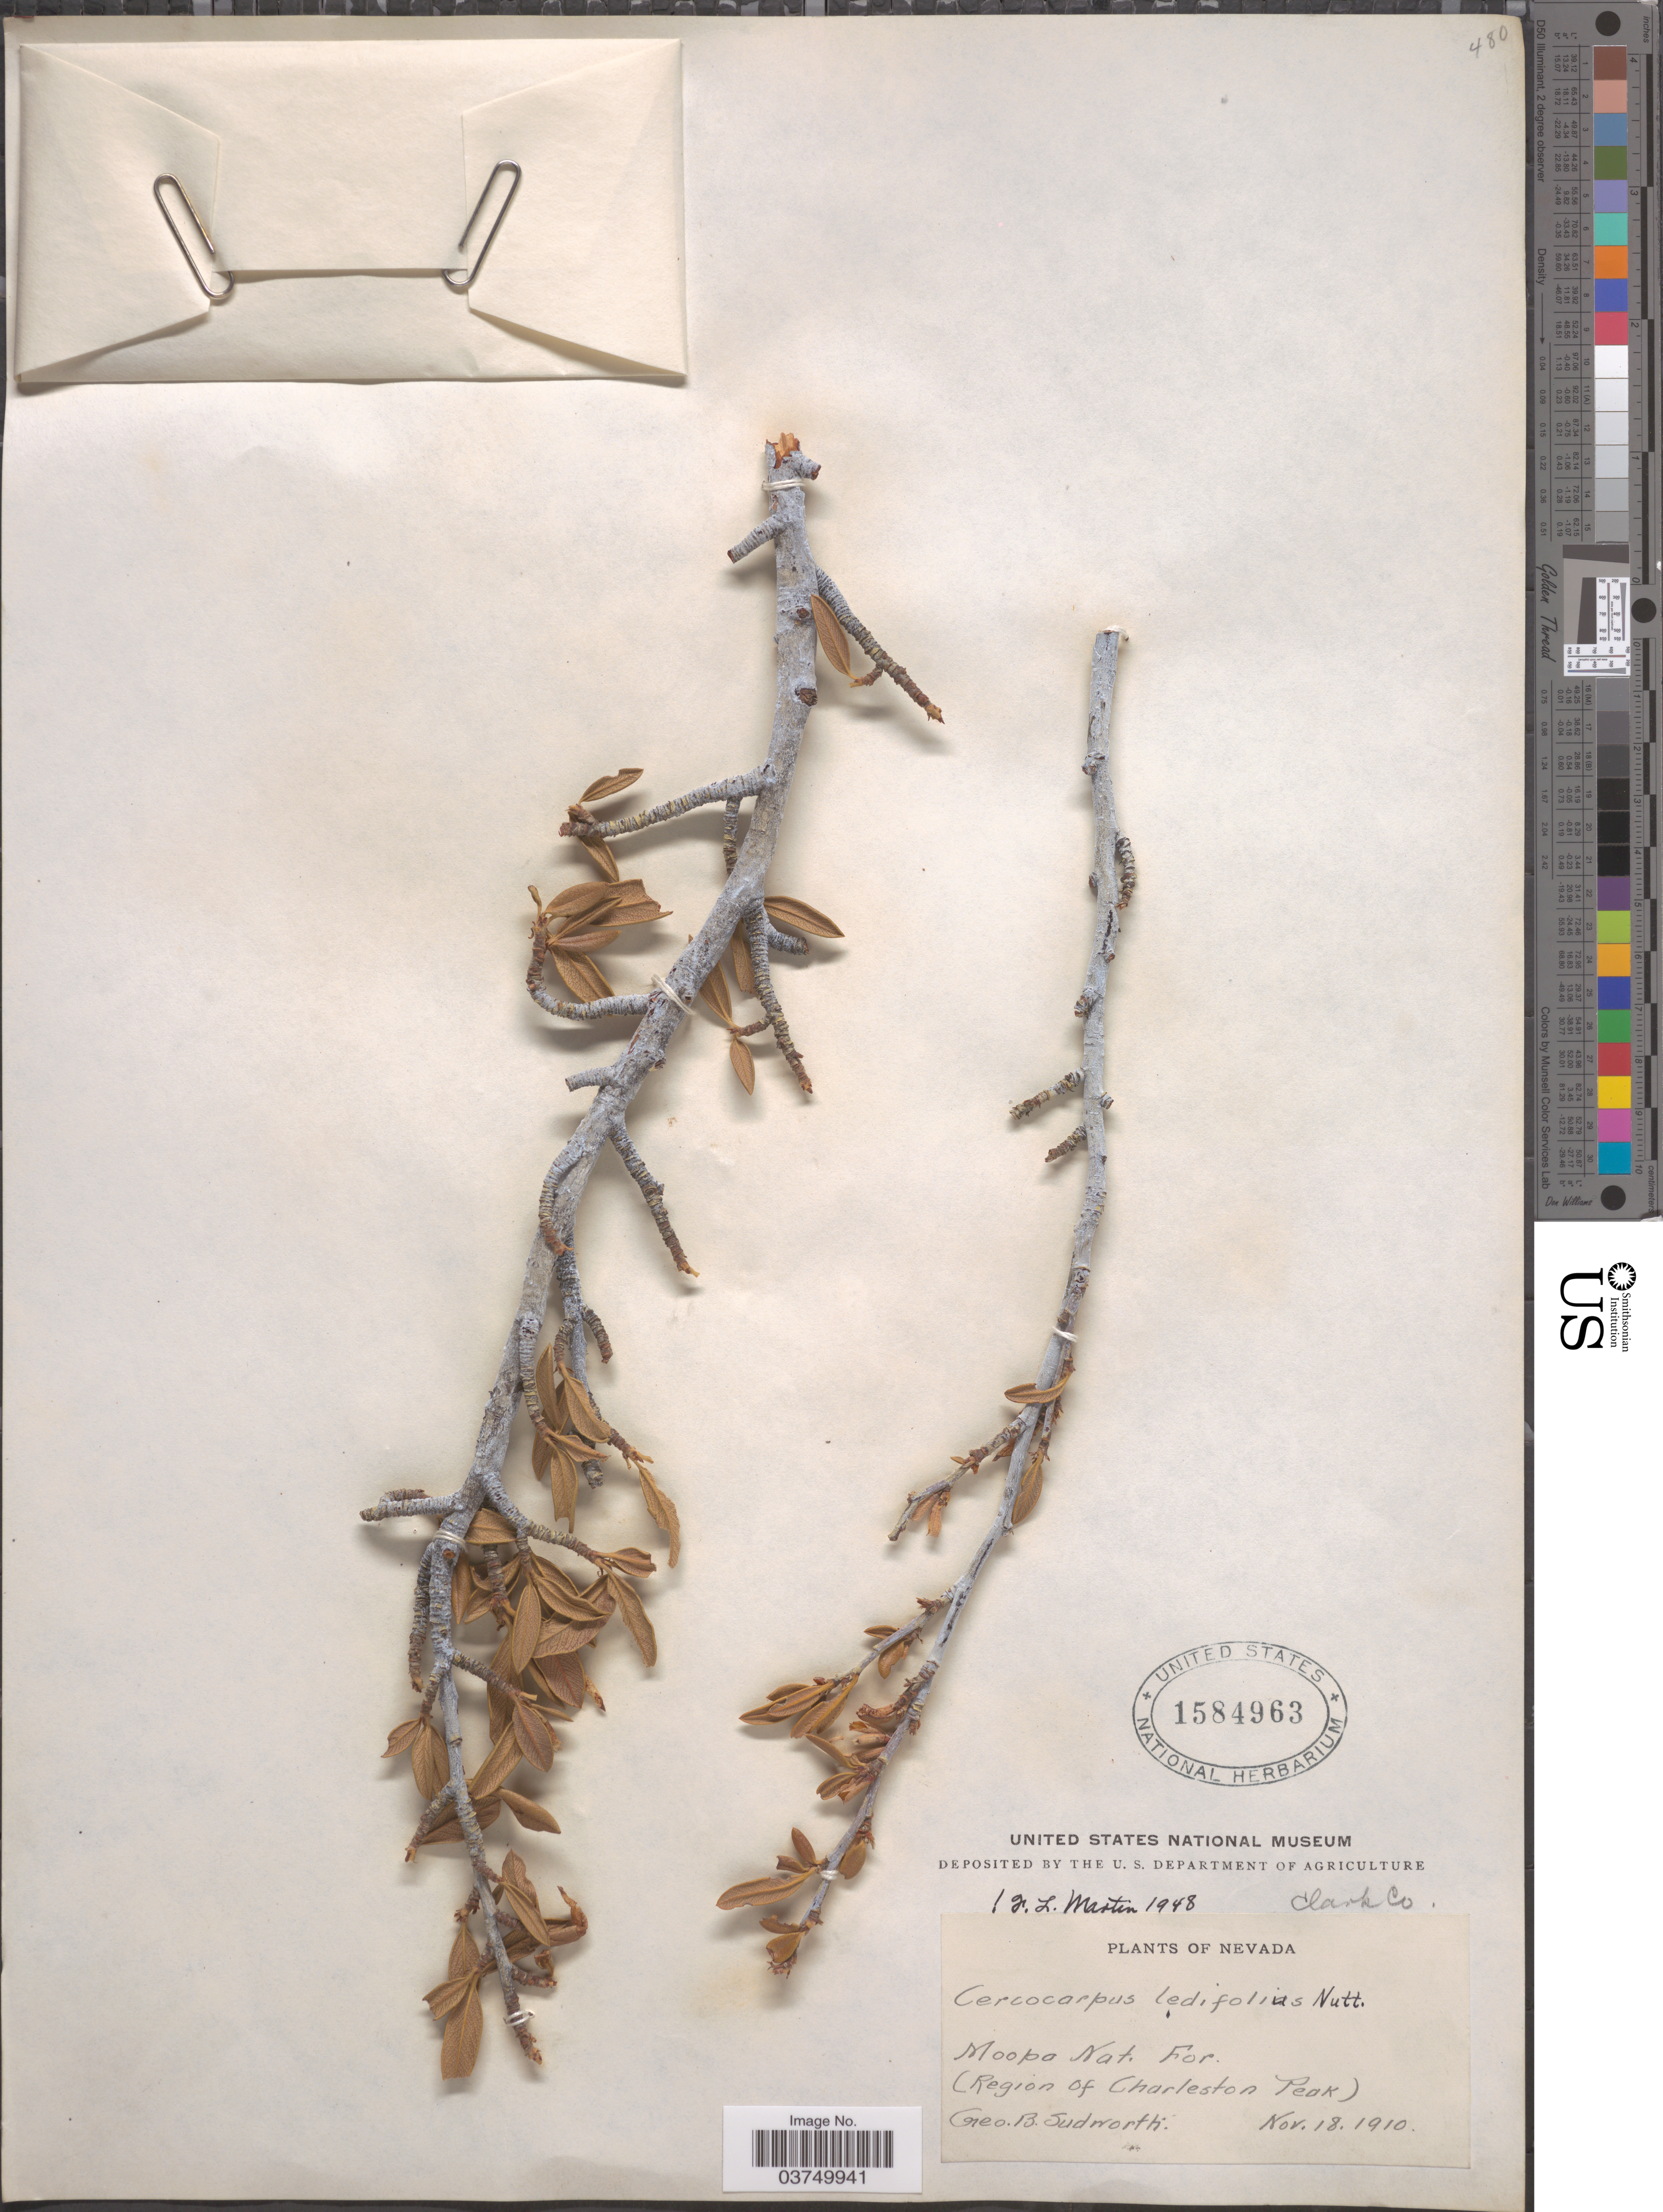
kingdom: Plantae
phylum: Tracheophyta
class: Magnoliopsida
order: Rosales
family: Rosaceae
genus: Cercocarpus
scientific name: Cercocarpus ledifolius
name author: Nutt.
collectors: G. B. Sudworth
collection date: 1910-11-18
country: United States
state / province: Nevada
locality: Moopa Nat. For. (Region of Charleston Peak). Clark Co.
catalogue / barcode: US 1584963